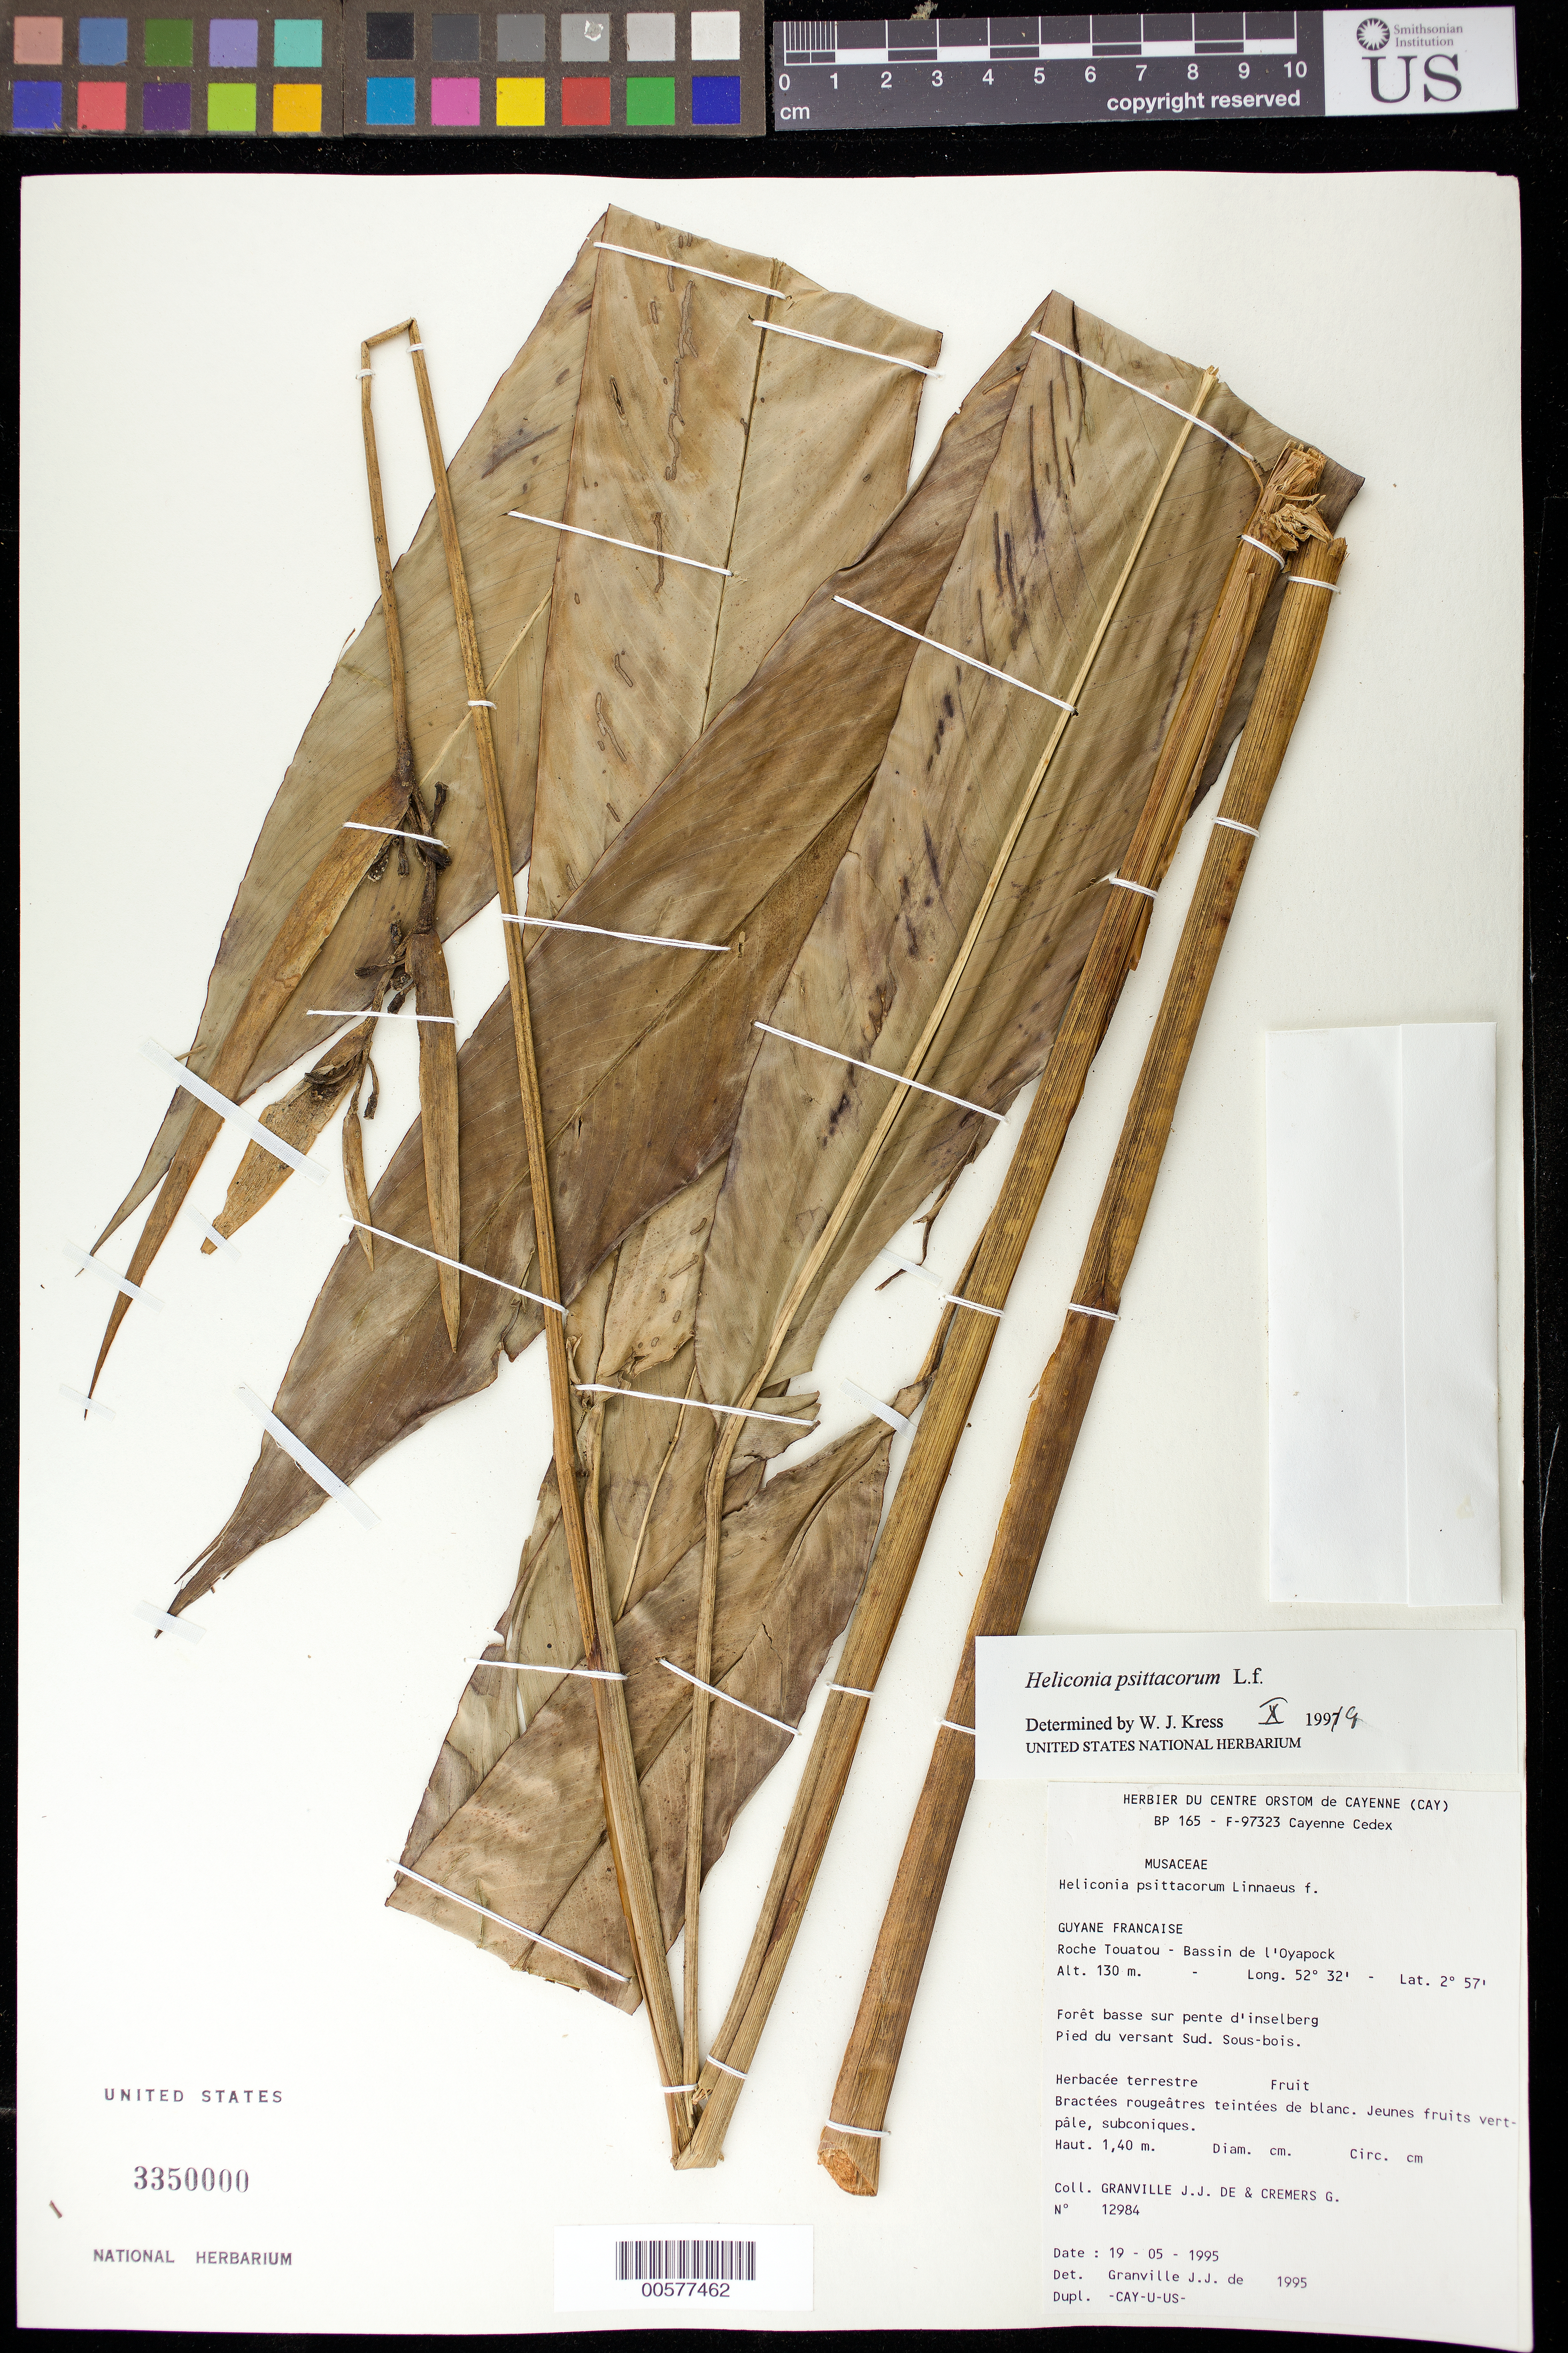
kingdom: Plantae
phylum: Tracheophyta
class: Liliopsida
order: Zingiberales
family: Heliconiaceae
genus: Heliconia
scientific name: Heliconia psittacorum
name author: L. f.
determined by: Kress, W. J., (US), Smithsonian Institution - National Museum of Natural History (UNITED STATES)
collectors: J.-J. de Granville & G. Cremers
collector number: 12984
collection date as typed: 19-May-95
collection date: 1995-05-19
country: French Guiana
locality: Roche Touatou, Bassin de l'Oyapock, pied du versant Sud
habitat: Foret basse sur pente d'inselberg, sous-bois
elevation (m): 130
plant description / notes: US,CAY,U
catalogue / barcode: US 3350000